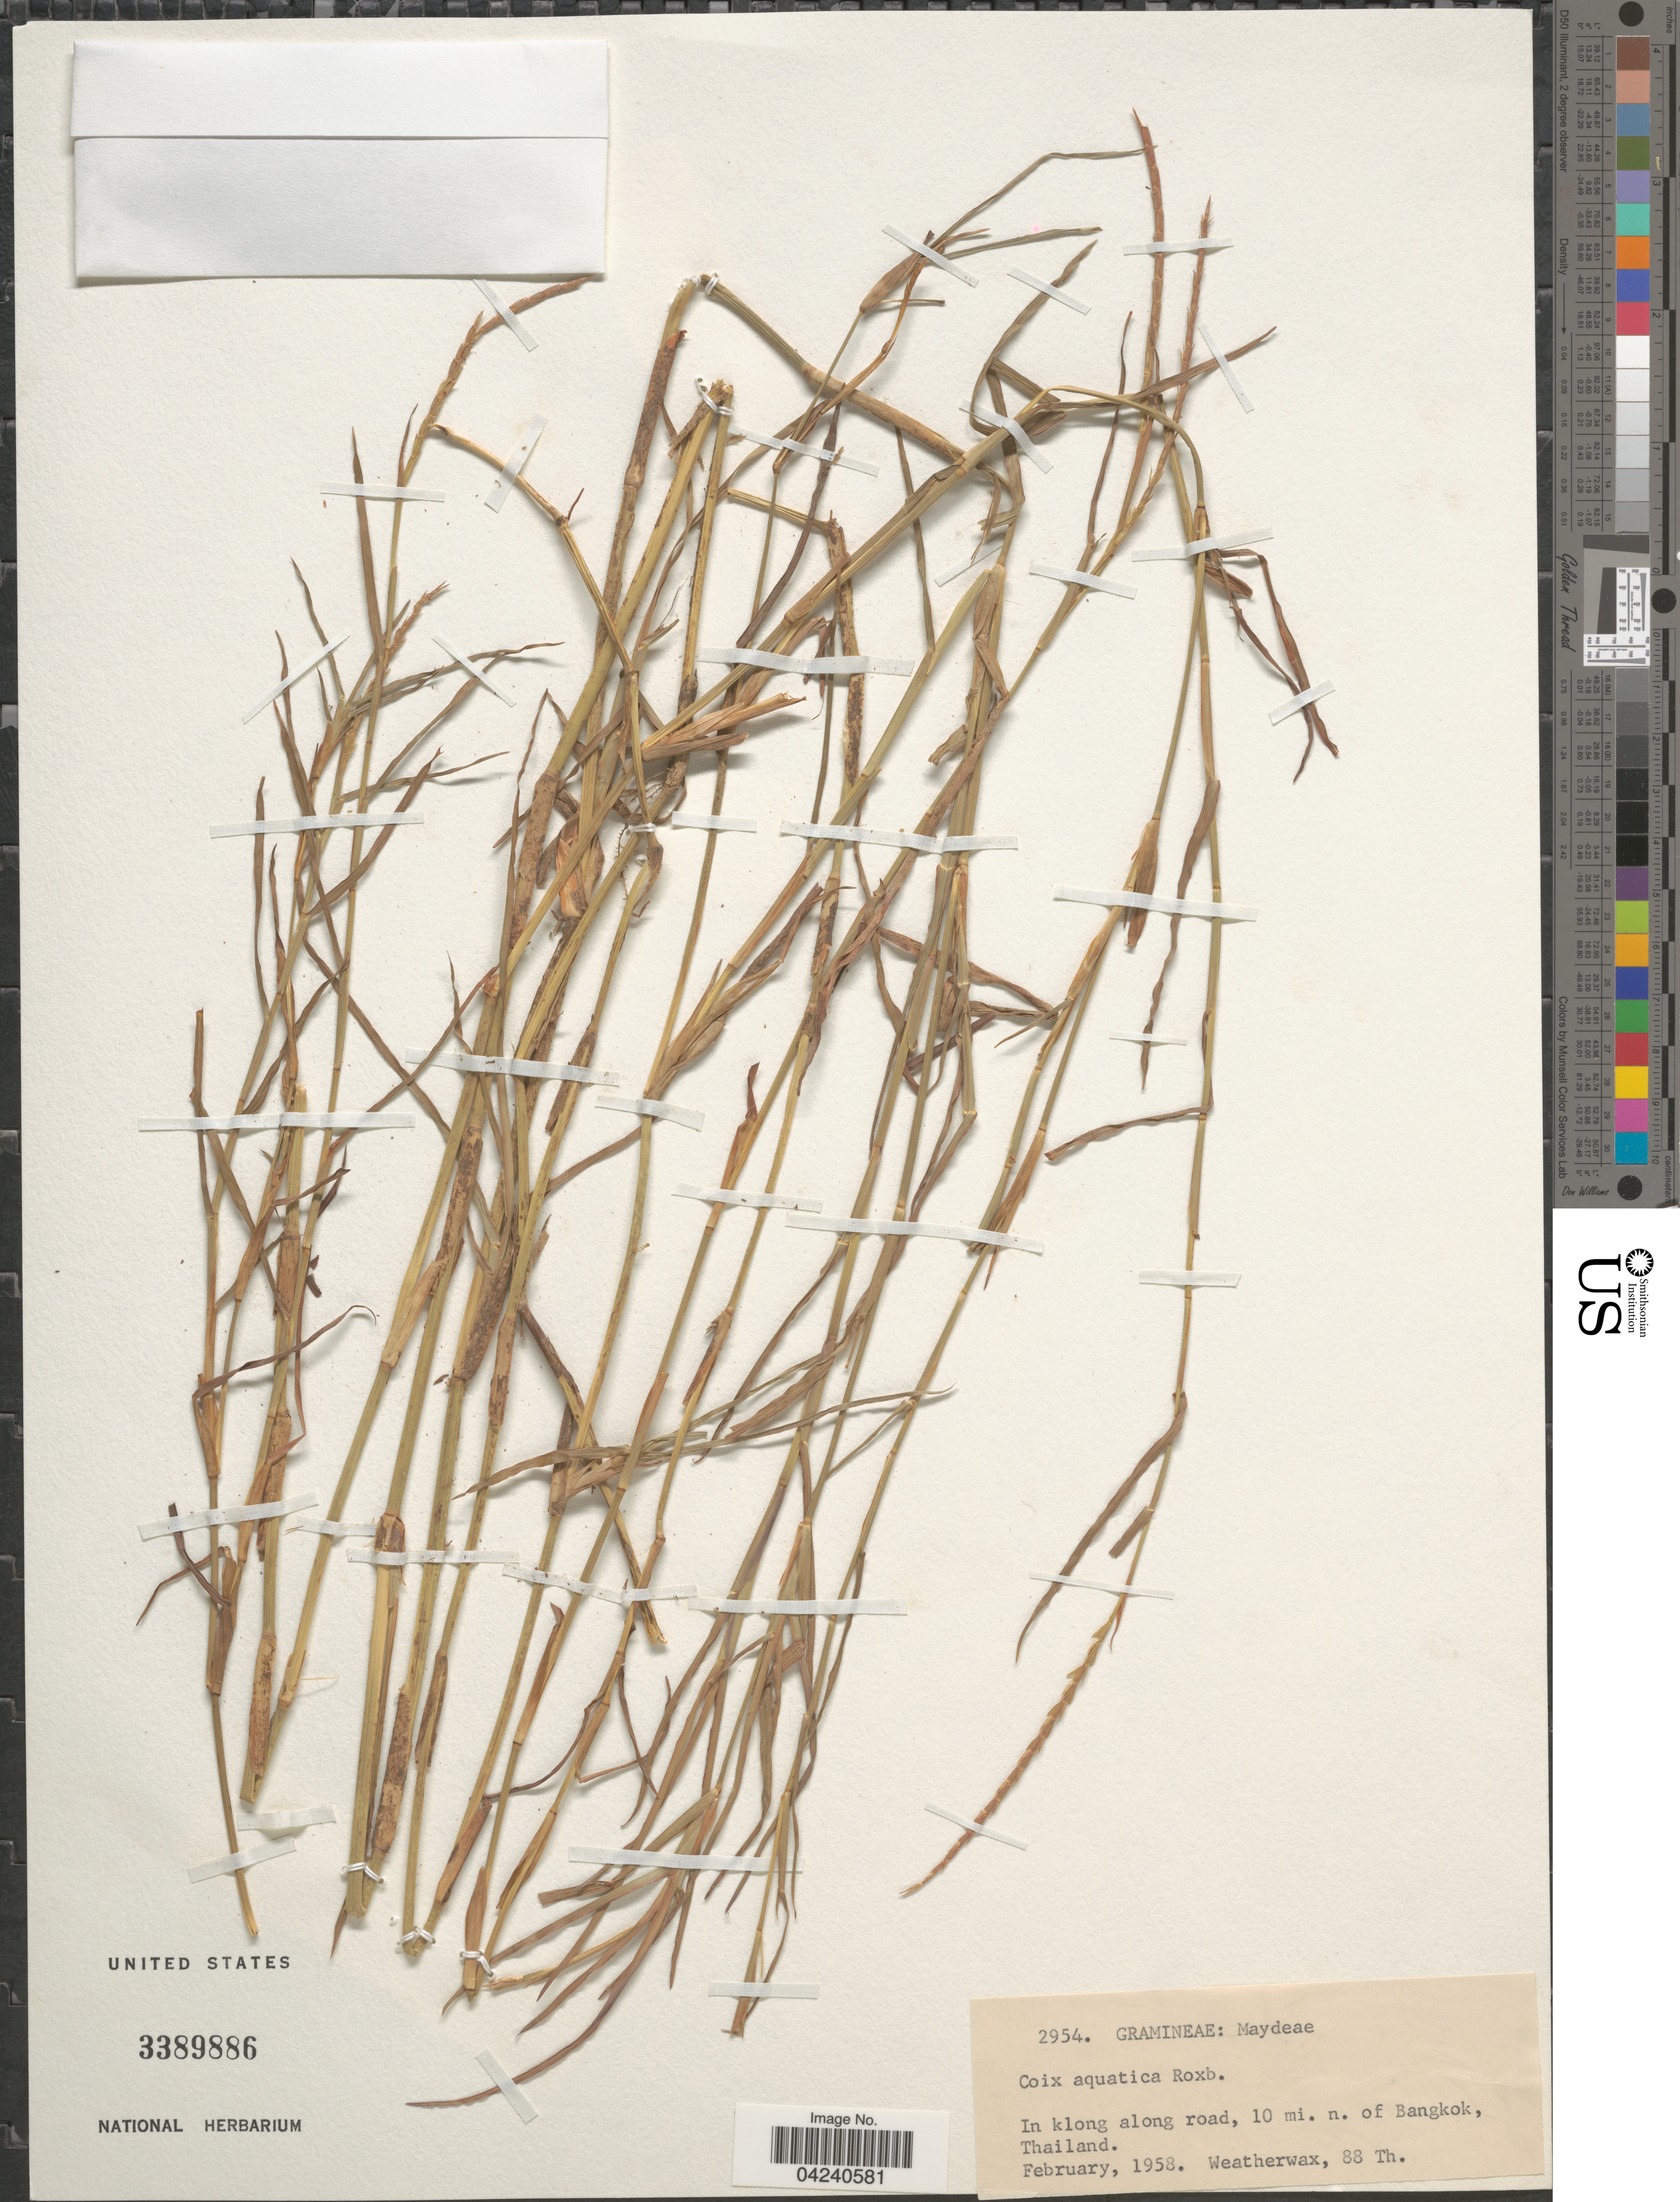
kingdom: Plantae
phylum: Tracheophyta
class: Liliopsida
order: Poales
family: Poaceae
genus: Coix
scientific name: Coix aquatica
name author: Roxb.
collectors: -. Weatherwax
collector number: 88 Th.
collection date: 1958-02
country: Thailand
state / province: Bangkok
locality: In klong along road, 10 mi. n. of Bangkok.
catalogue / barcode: US 3389886